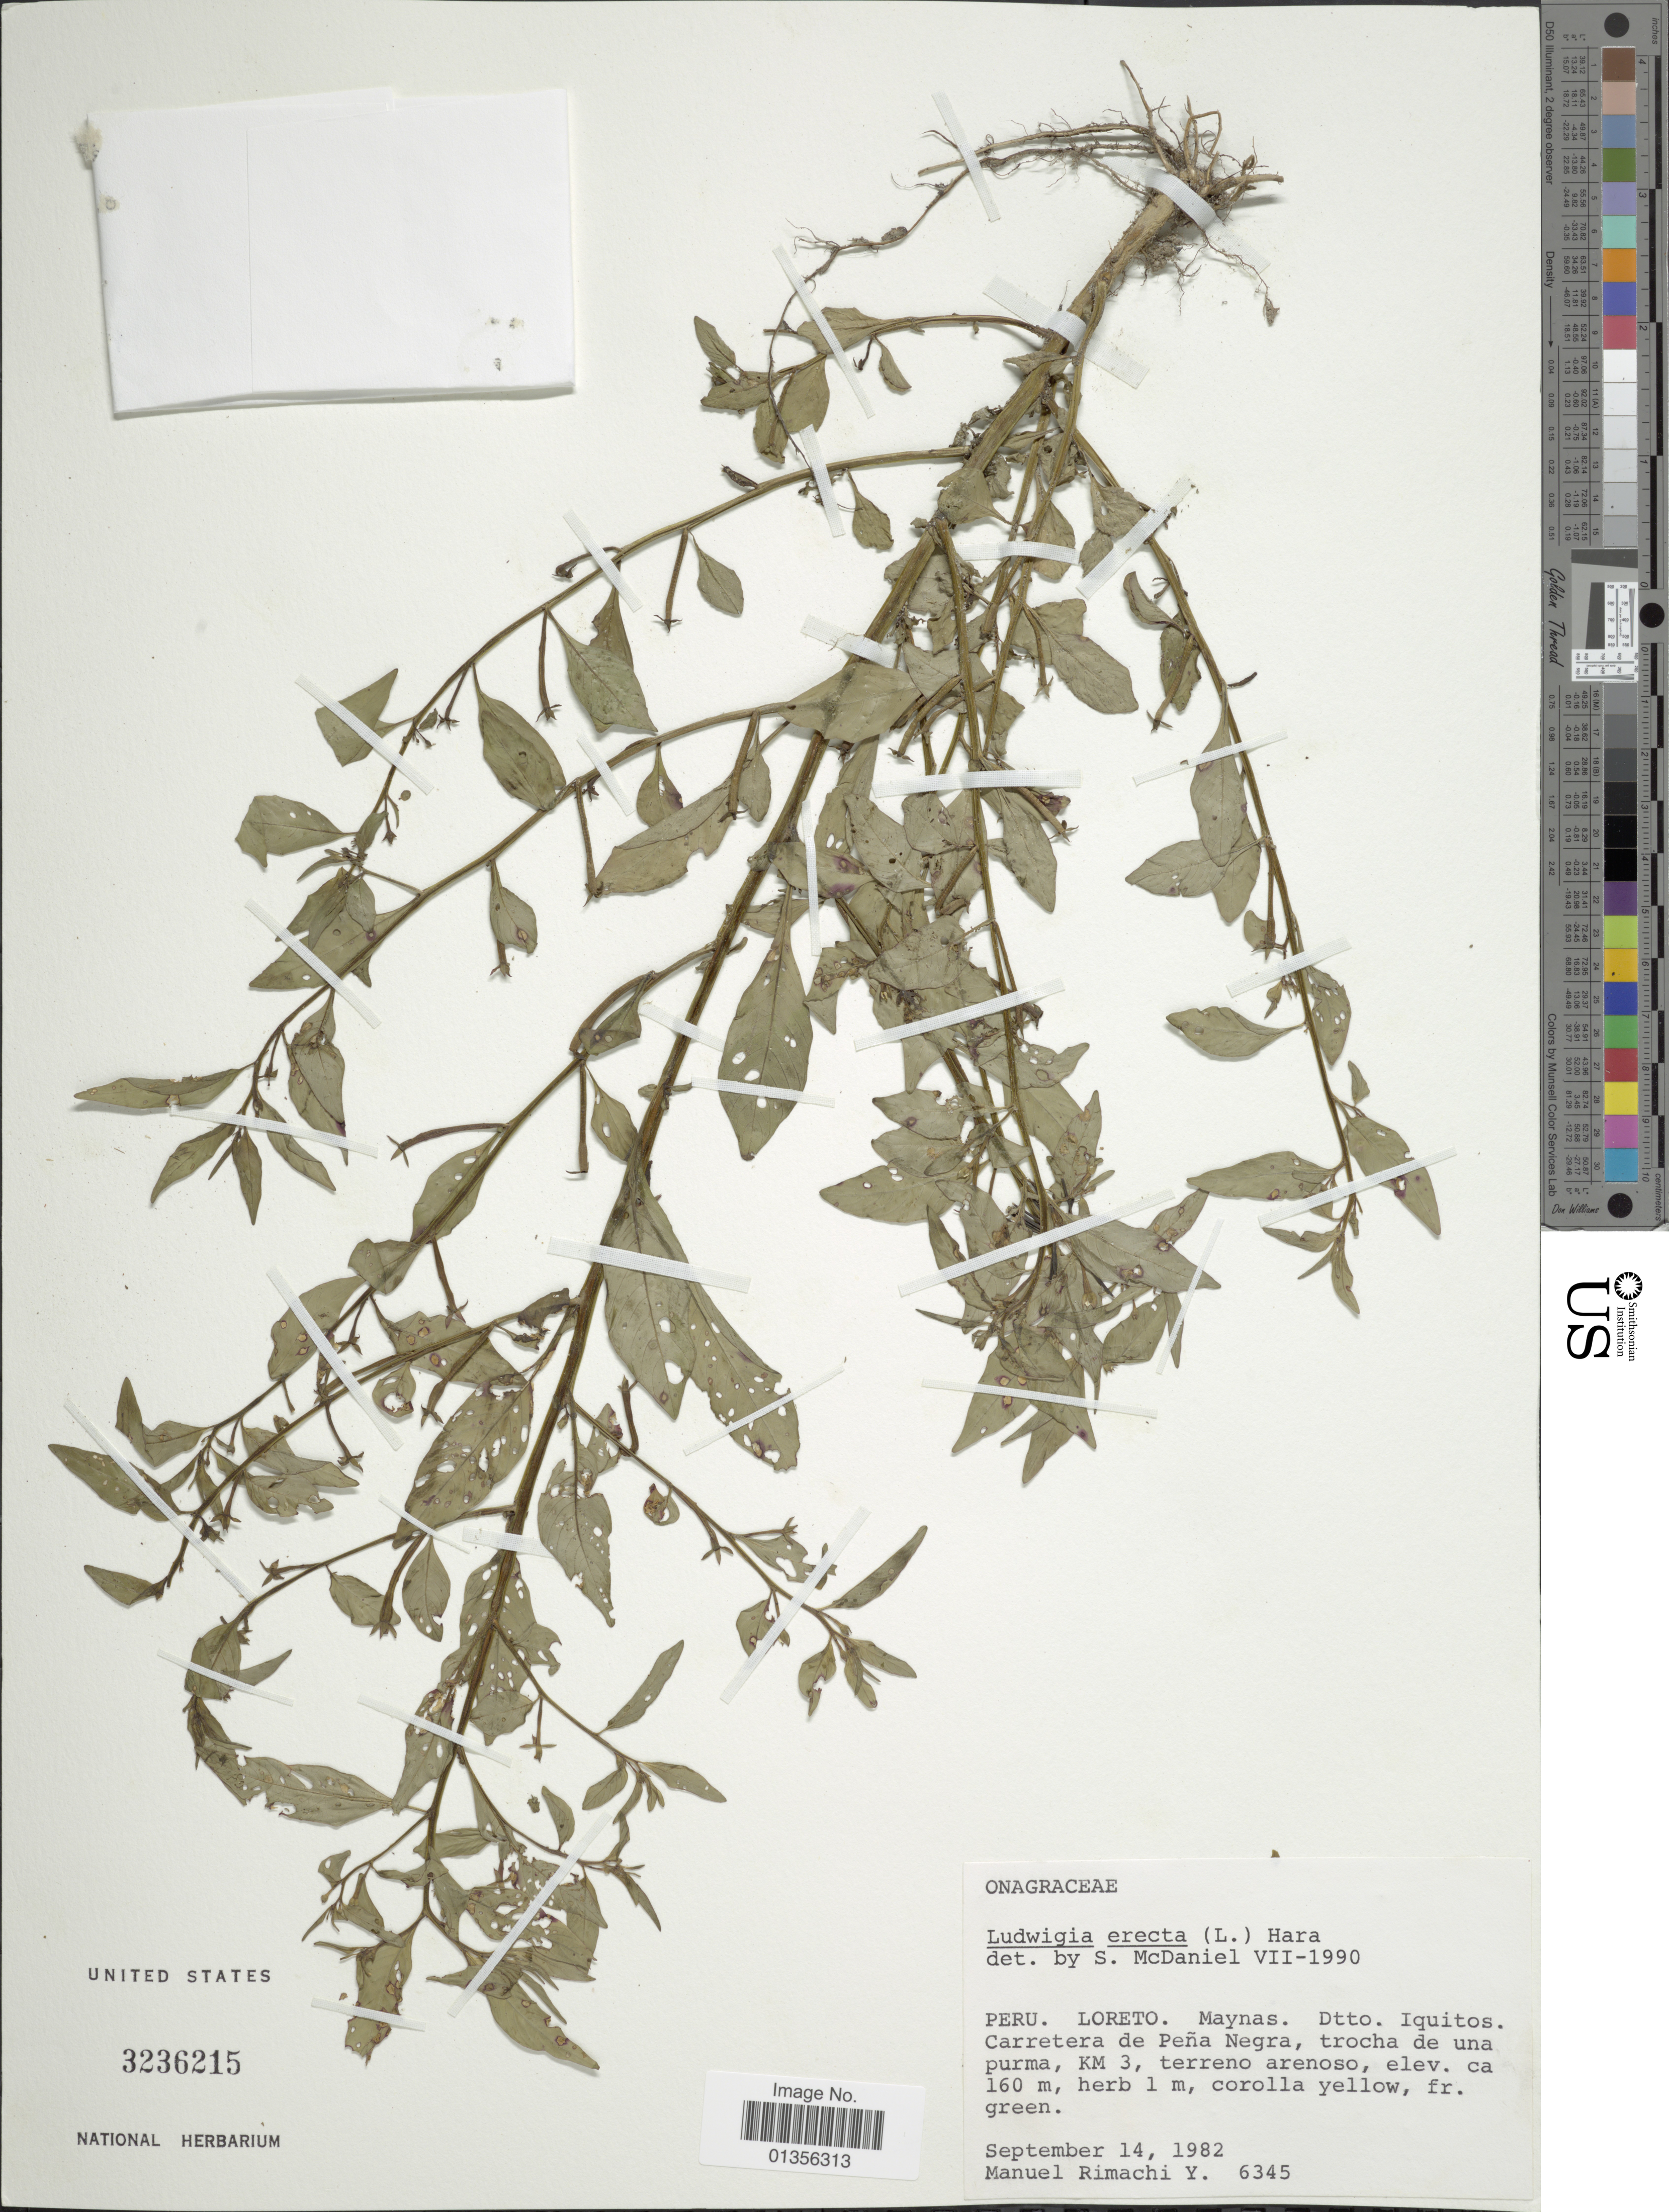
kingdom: Plantae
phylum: Tracheophyta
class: Magnoliopsida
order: Myrtales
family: Onagraceae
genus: Ludwigia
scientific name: Ludwigia erecta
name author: (L.) H. Hara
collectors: M. Rimachi Y.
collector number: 6345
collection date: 1982-09-14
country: Peru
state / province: Loreto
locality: Maynas. Dtto. Iquitos. Carretera de Peña Negra, trocha de una purma, KM 3, terreno arenoso.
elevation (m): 160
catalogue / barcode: US 3236215